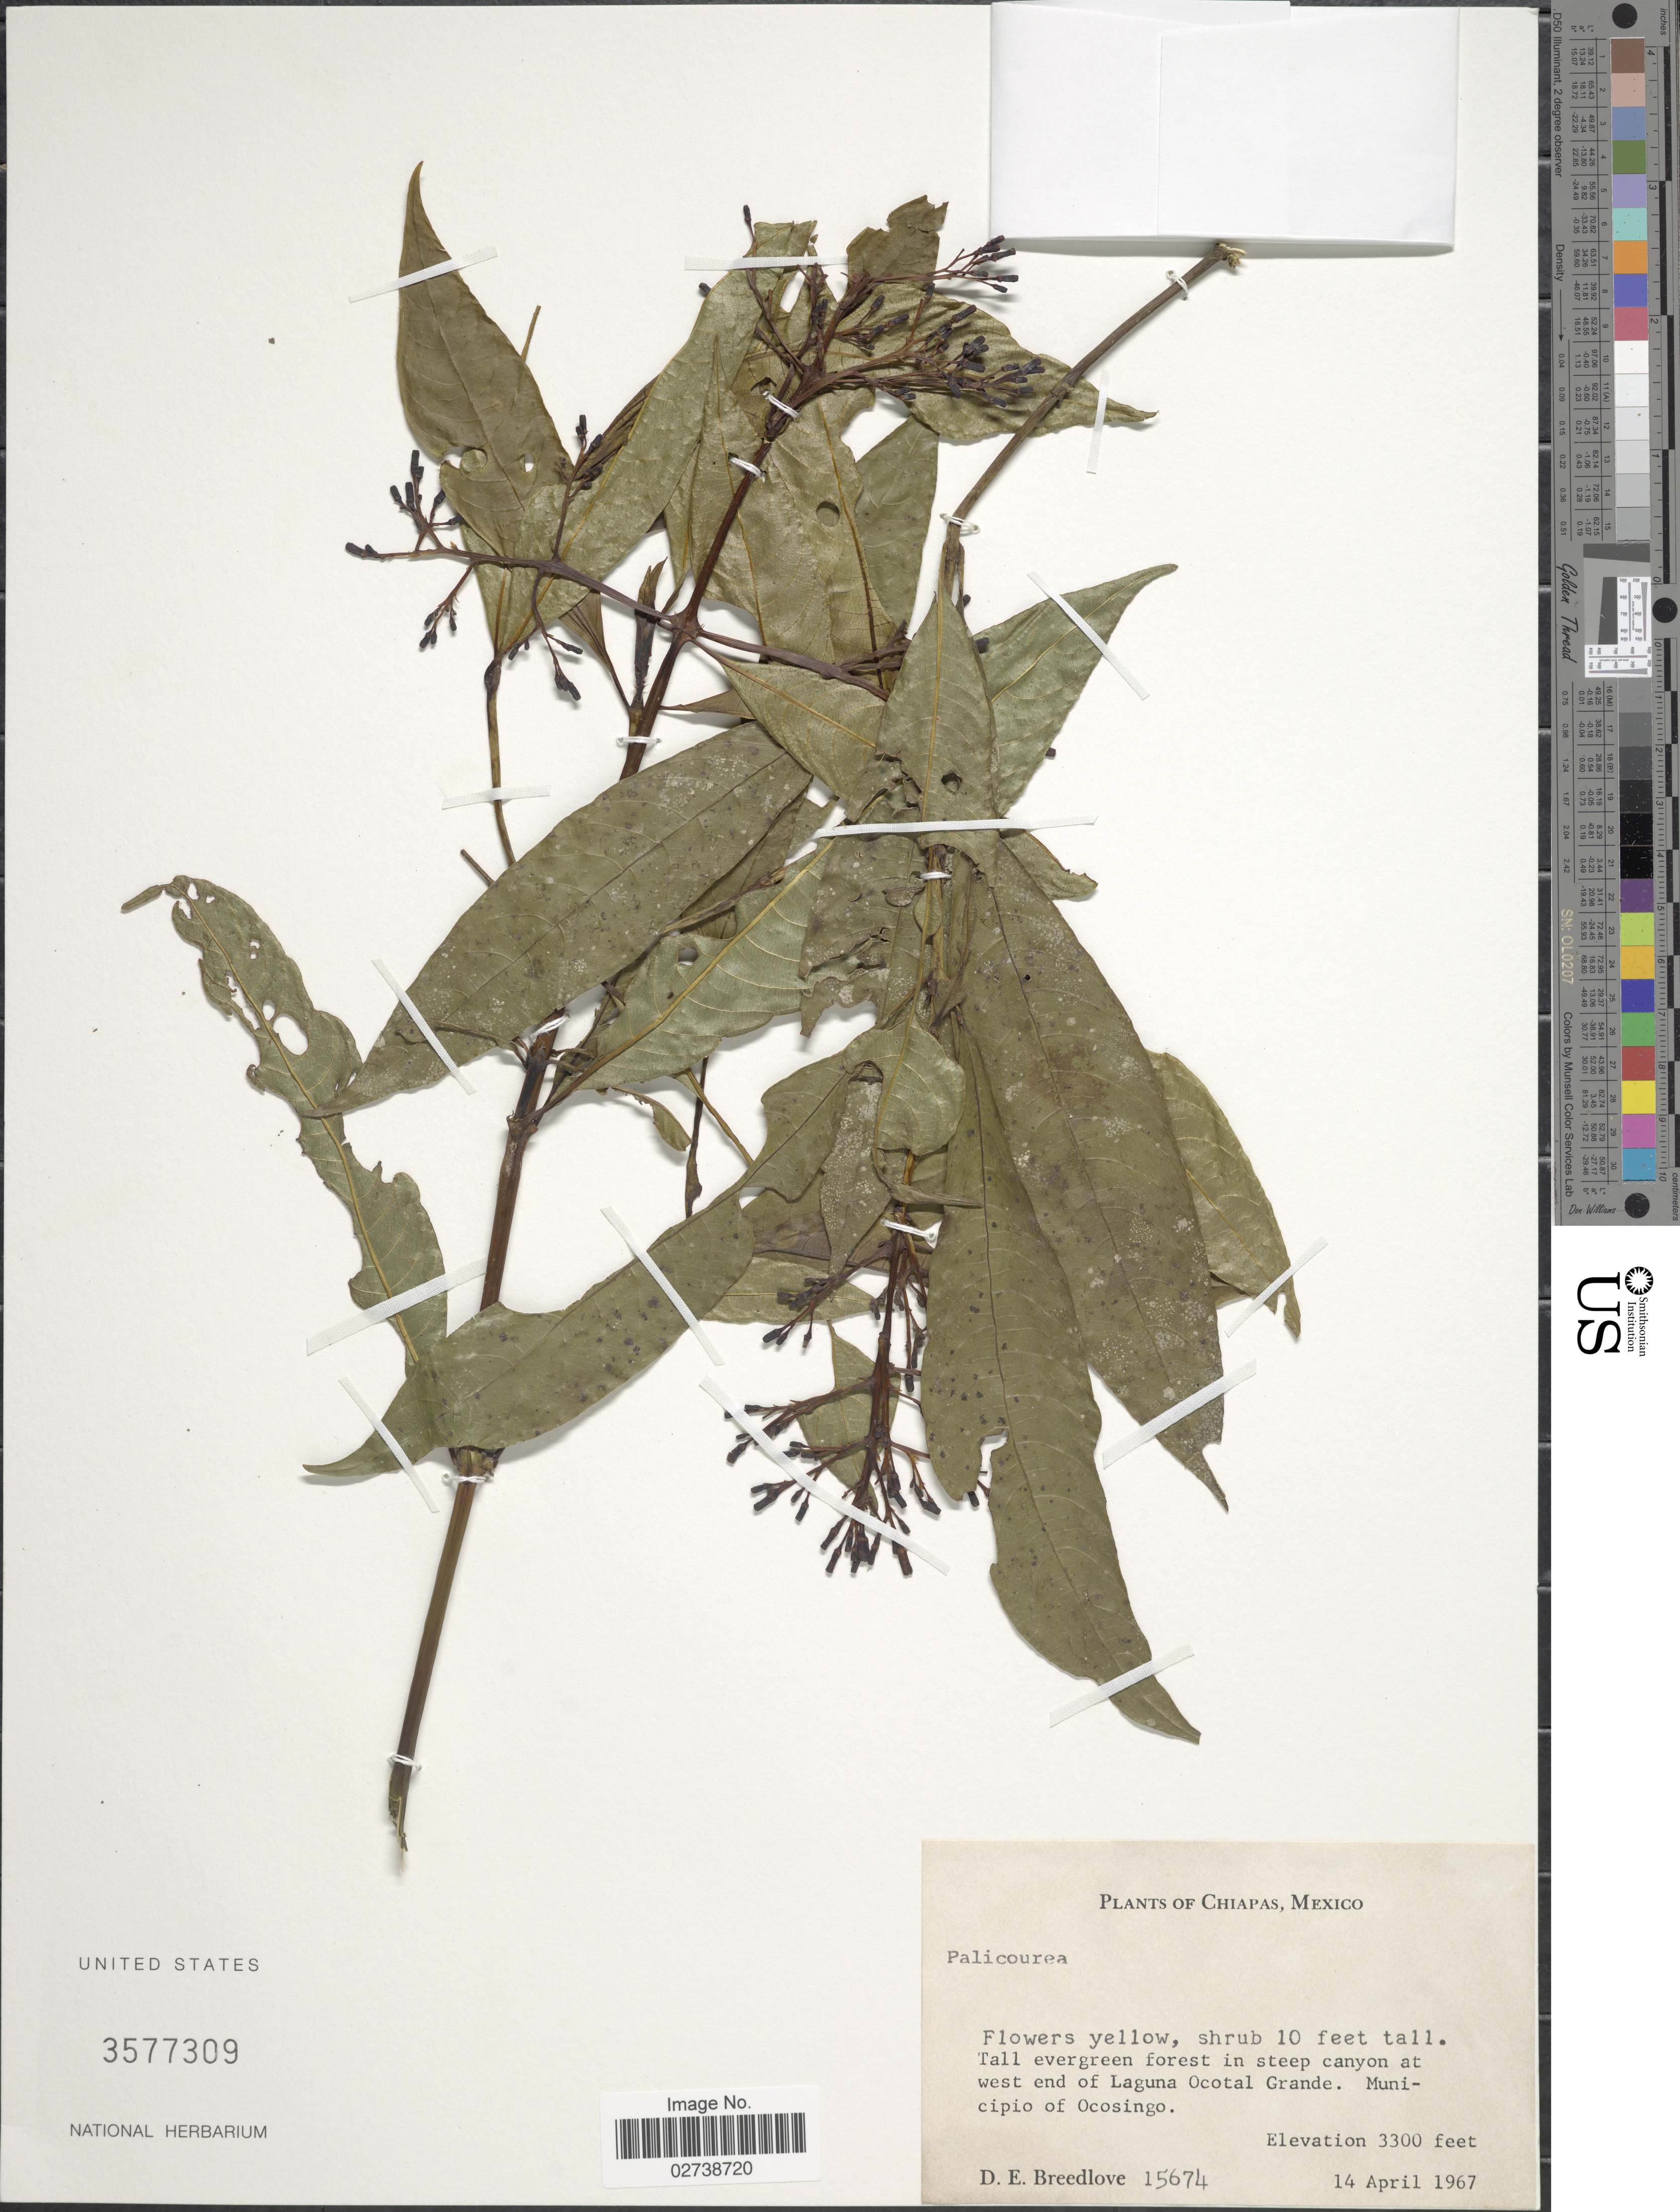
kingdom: Plantae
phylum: Tracheophyta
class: Magnoliopsida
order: Gentianales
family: Rubiaceae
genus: Palicourea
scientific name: Palicourea sp.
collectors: D. E. Breedlove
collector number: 15674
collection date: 1967-04-14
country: Mexico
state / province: Chiapas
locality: Tall evergreen forest in steep canyon at west end of Laguna Ocotal Grande. Municipio of Ocosingo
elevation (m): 1006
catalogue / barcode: US 3577309